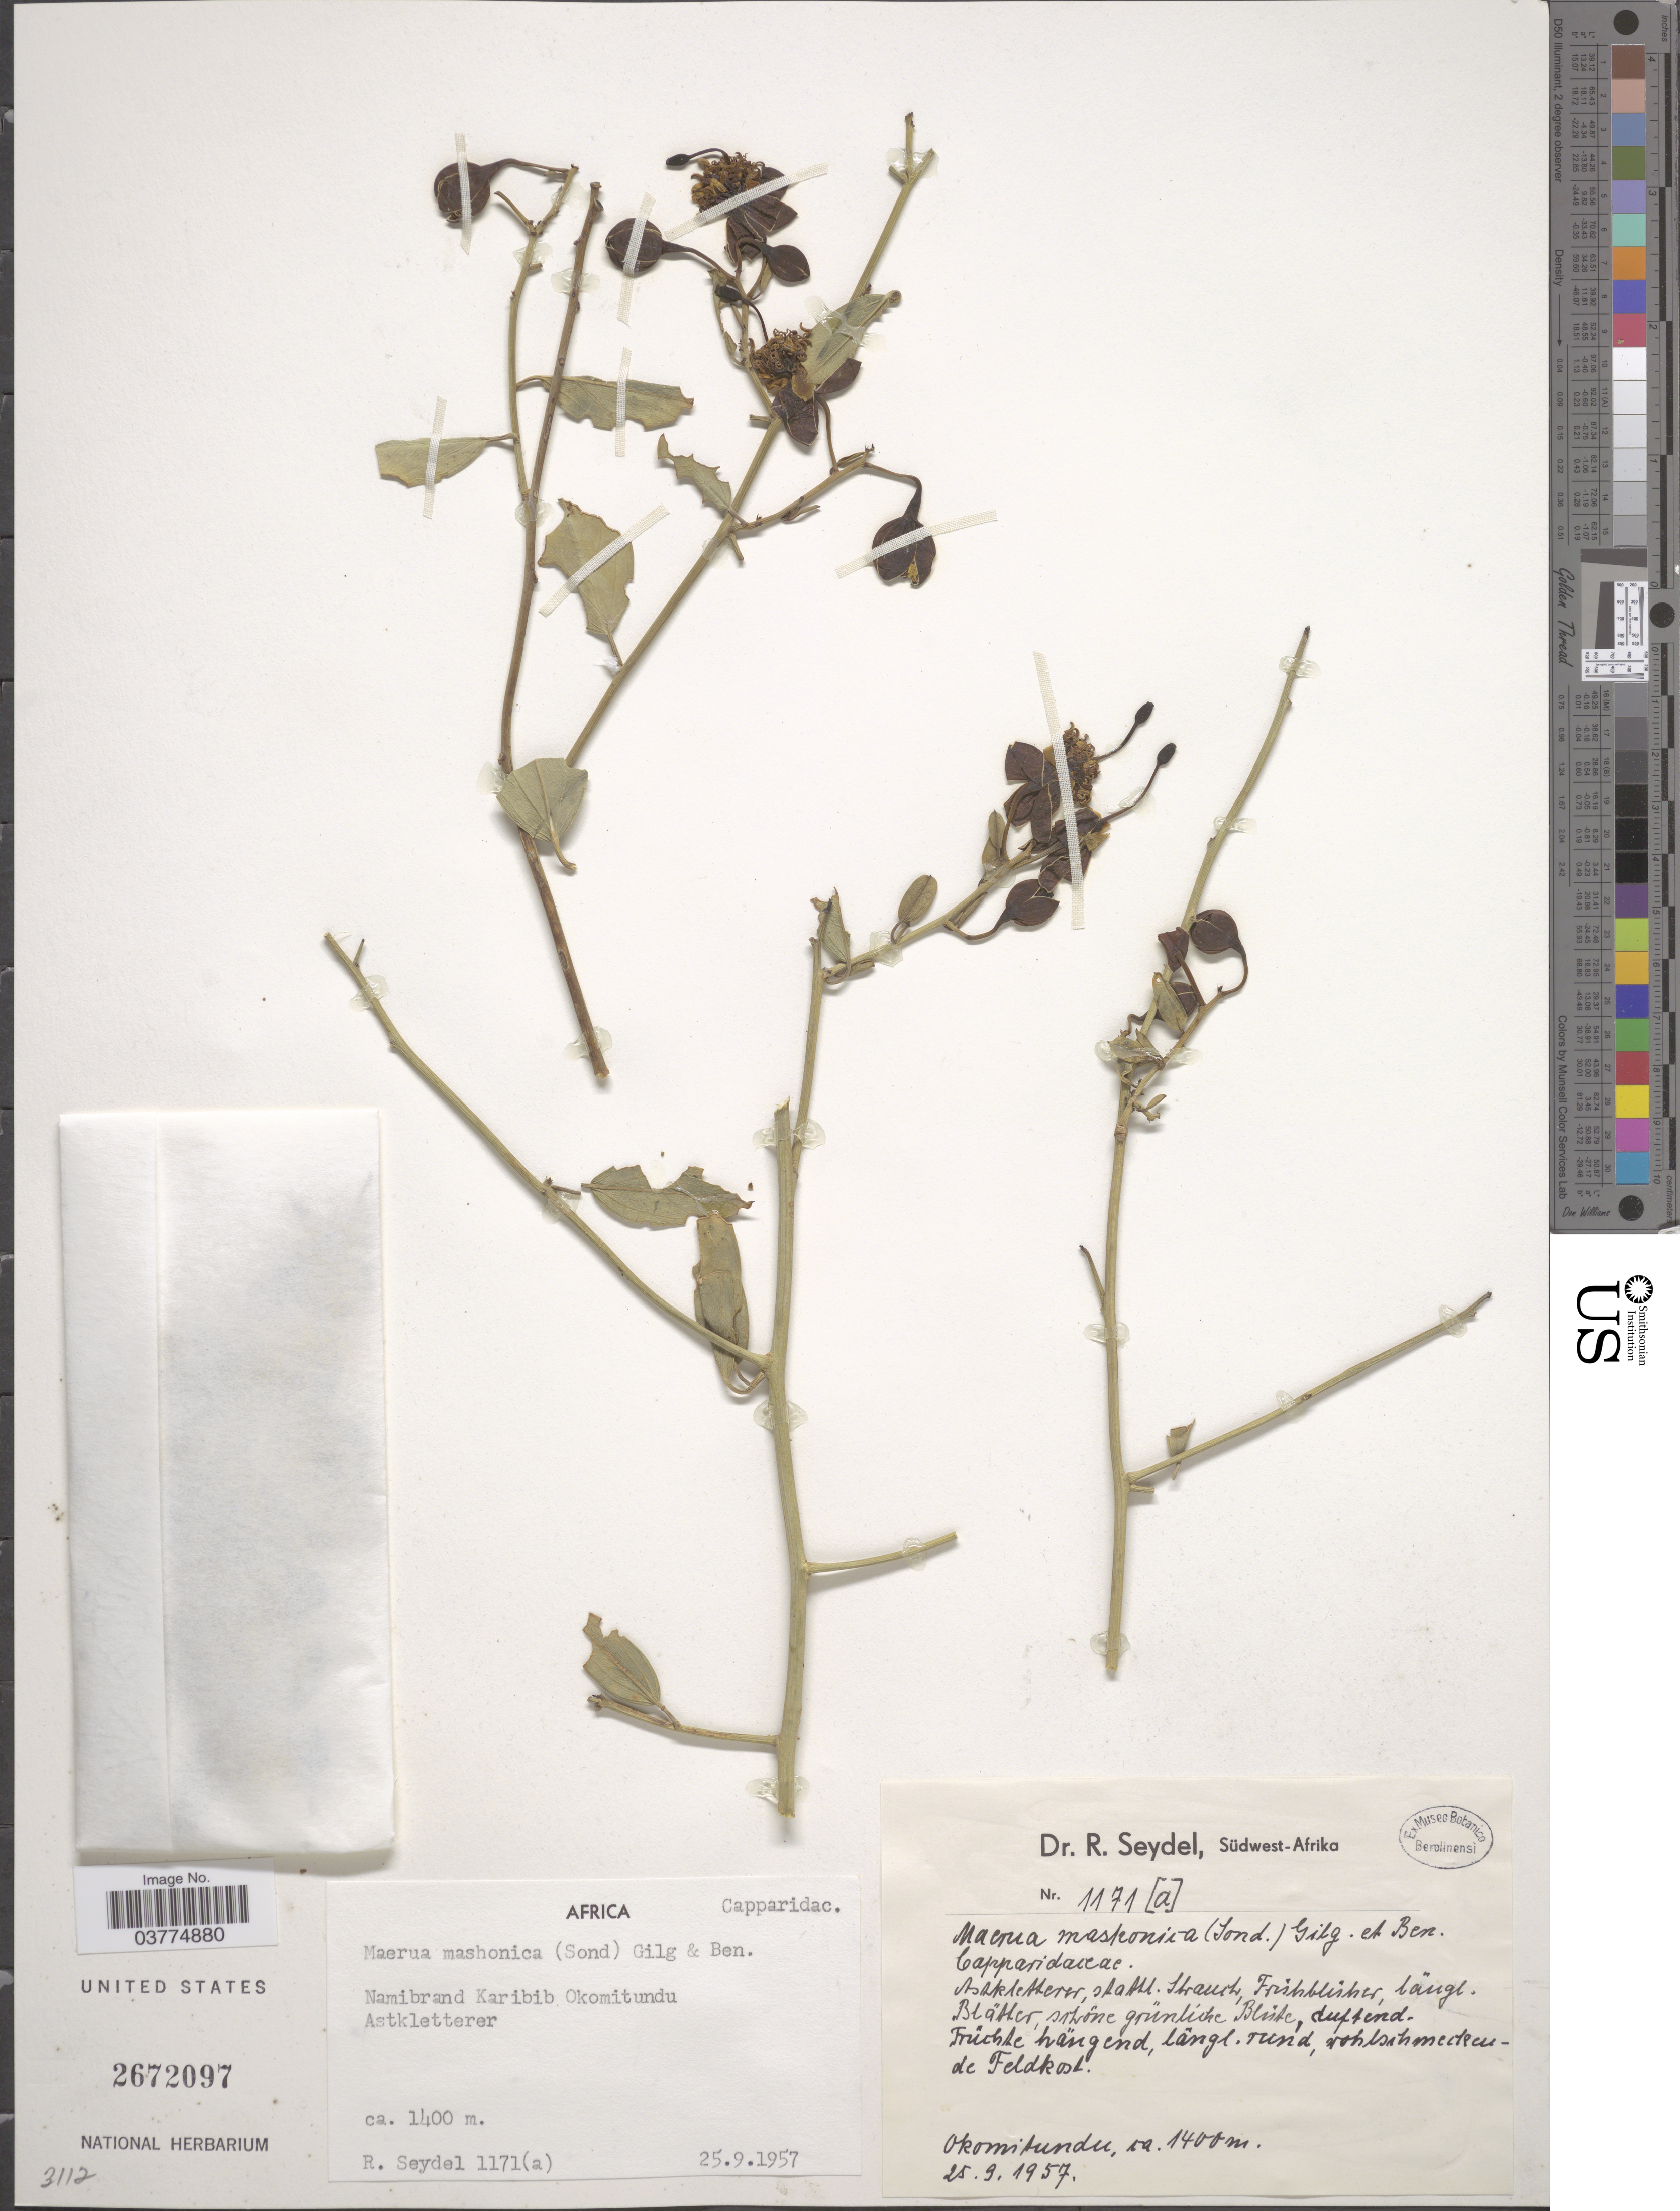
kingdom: Plantae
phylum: Tracheophyta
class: Magnoliopsida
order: Brassicales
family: Capparaceae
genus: Maerua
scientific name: Maerua maschonica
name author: Gilg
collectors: R. Seydel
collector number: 1171[a]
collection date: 1957-09-25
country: Namibia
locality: Südwest-Afrika. Okomitundu.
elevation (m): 1400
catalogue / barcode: US 2672097